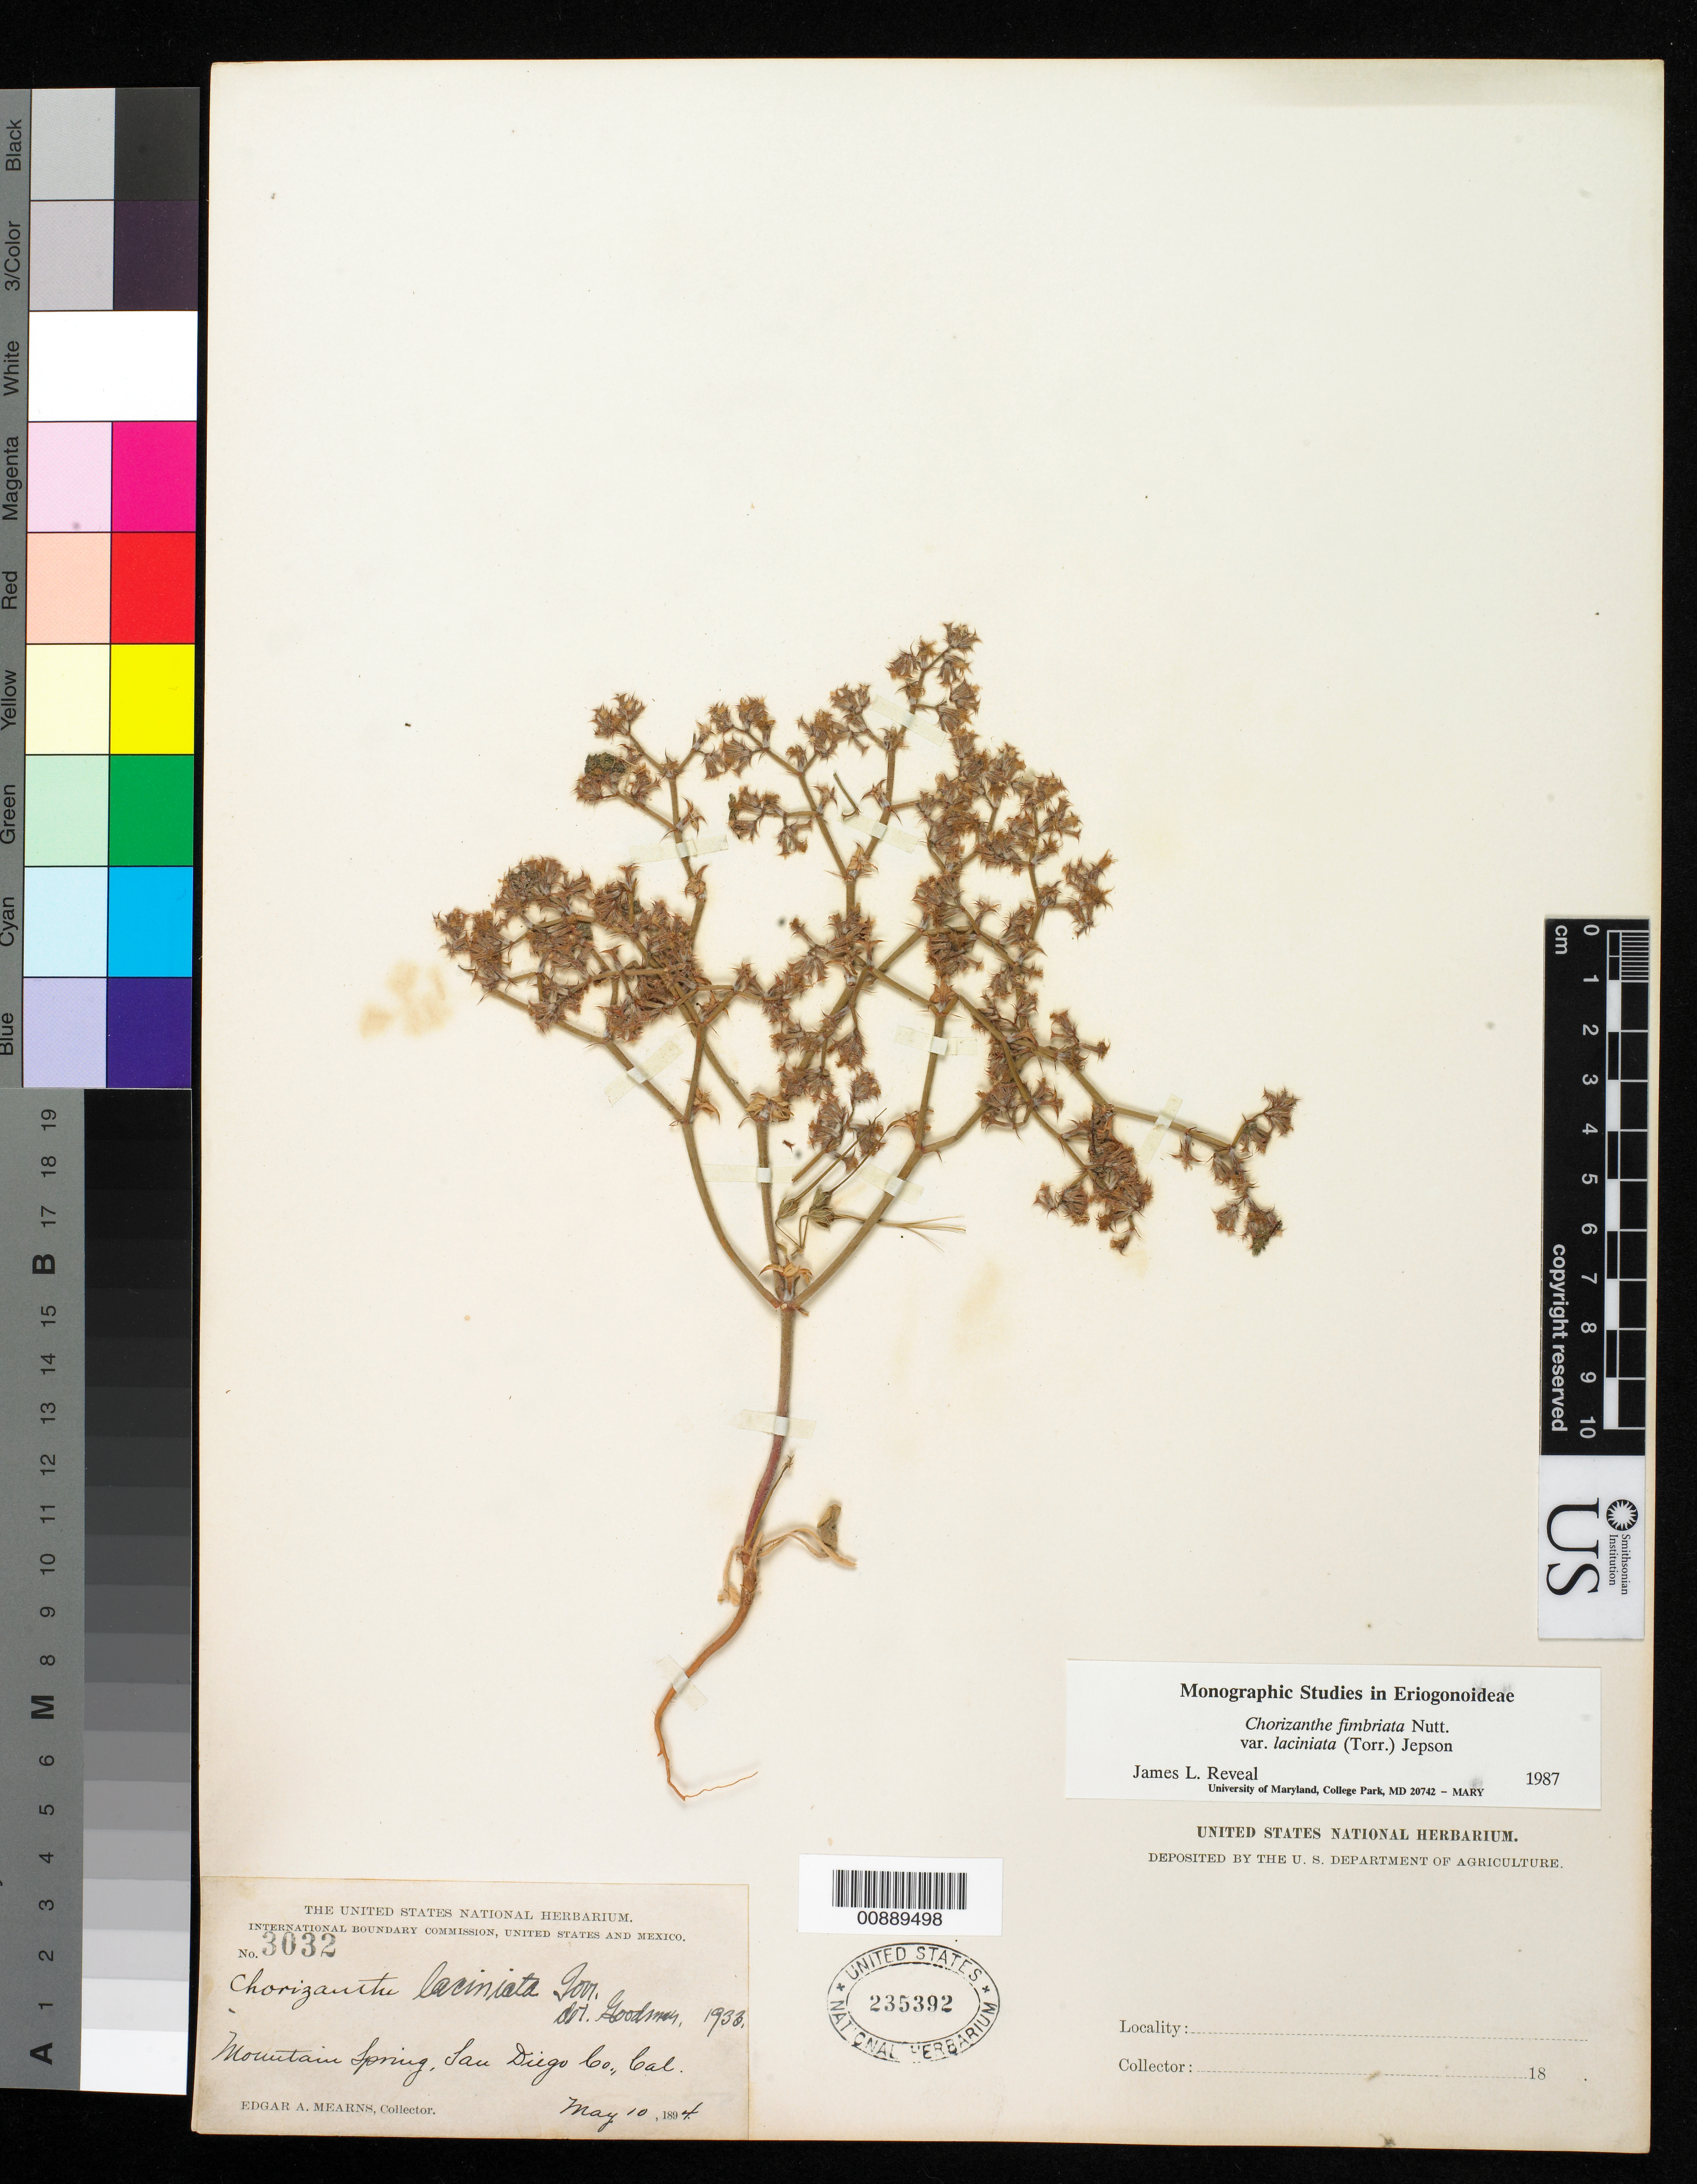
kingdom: Plantae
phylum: Tracheophyta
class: Magnoliopsida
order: Caryophyllales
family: Polygonaceae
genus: Chorizanthe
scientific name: Chorizanthe fimbriata var. laciniata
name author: Nutt.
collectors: E. A. Mearns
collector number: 3032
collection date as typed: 10 May 1894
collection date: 1894-05-10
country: United States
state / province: California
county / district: San Diego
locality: Mountain Spring, San Diego County, California.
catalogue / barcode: US 235392